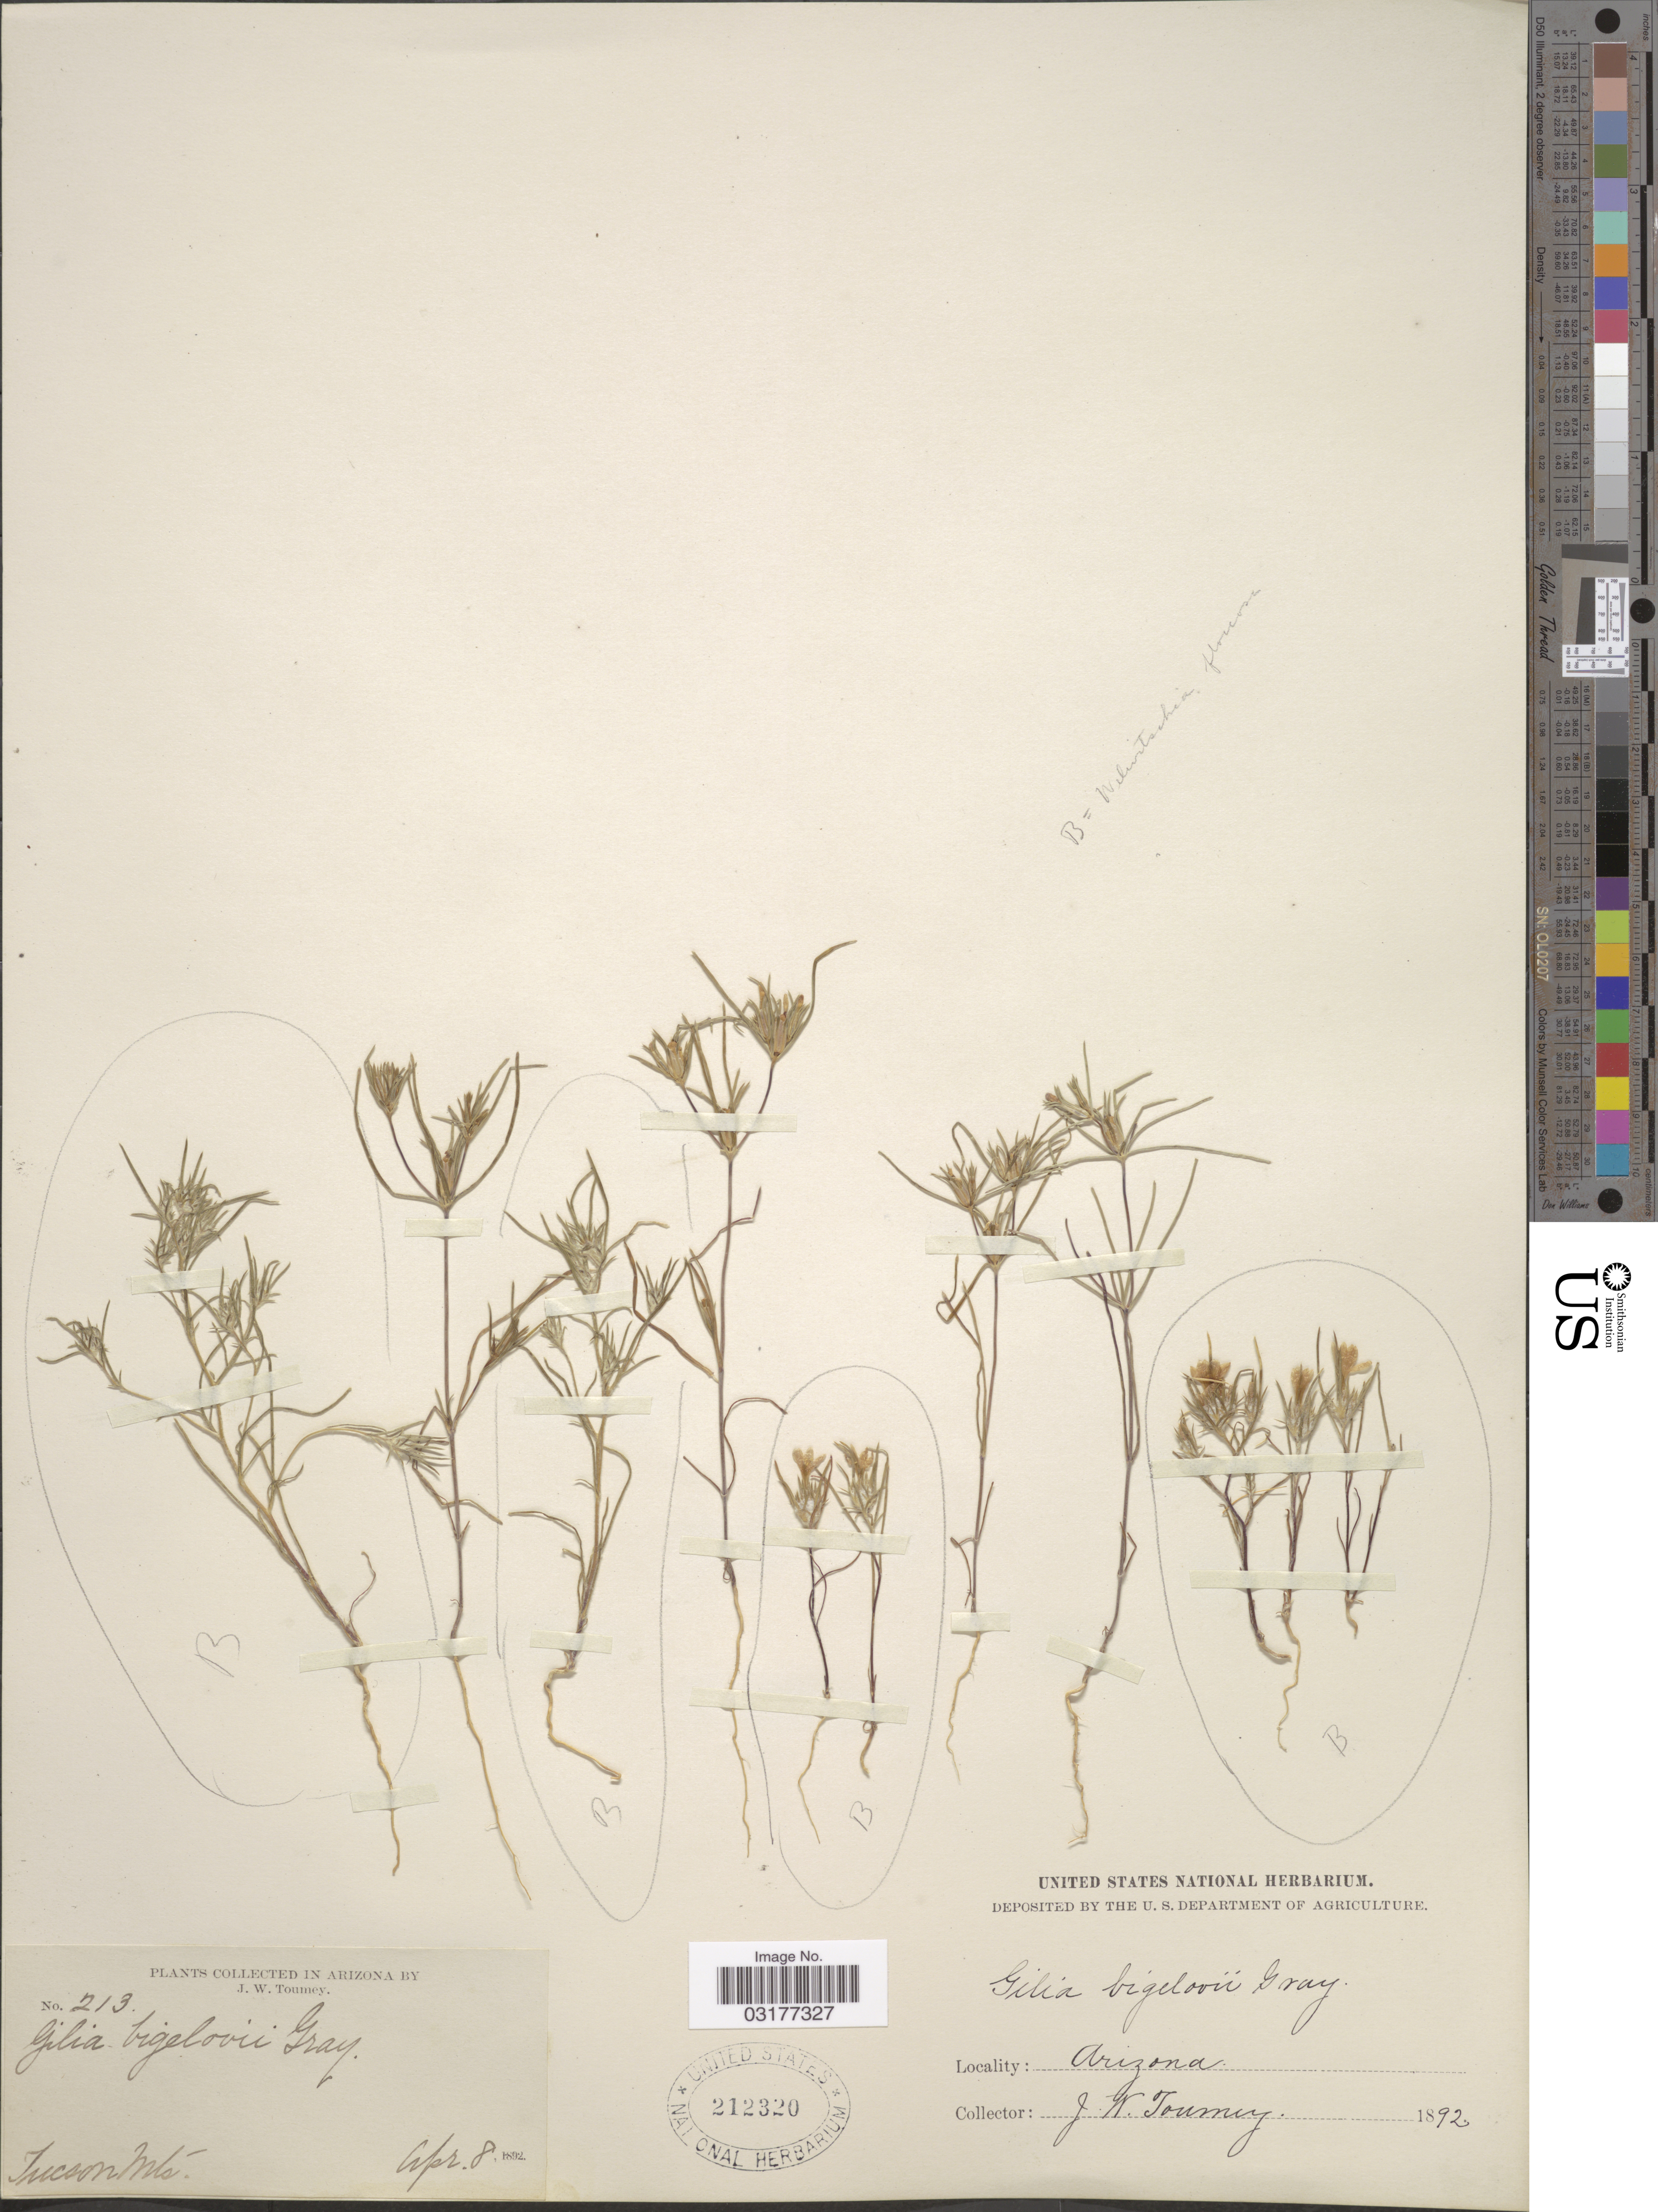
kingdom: Plantae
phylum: Tracheophyta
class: Magnoliopsida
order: Ericales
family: Polemoniaceae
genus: Linanthus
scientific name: Linanthus bigelovii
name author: (A. Gray) Greene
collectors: J. W. Toumey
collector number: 213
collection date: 1892-04-08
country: United States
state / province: Arizona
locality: Tucson Mts.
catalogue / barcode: US 212320